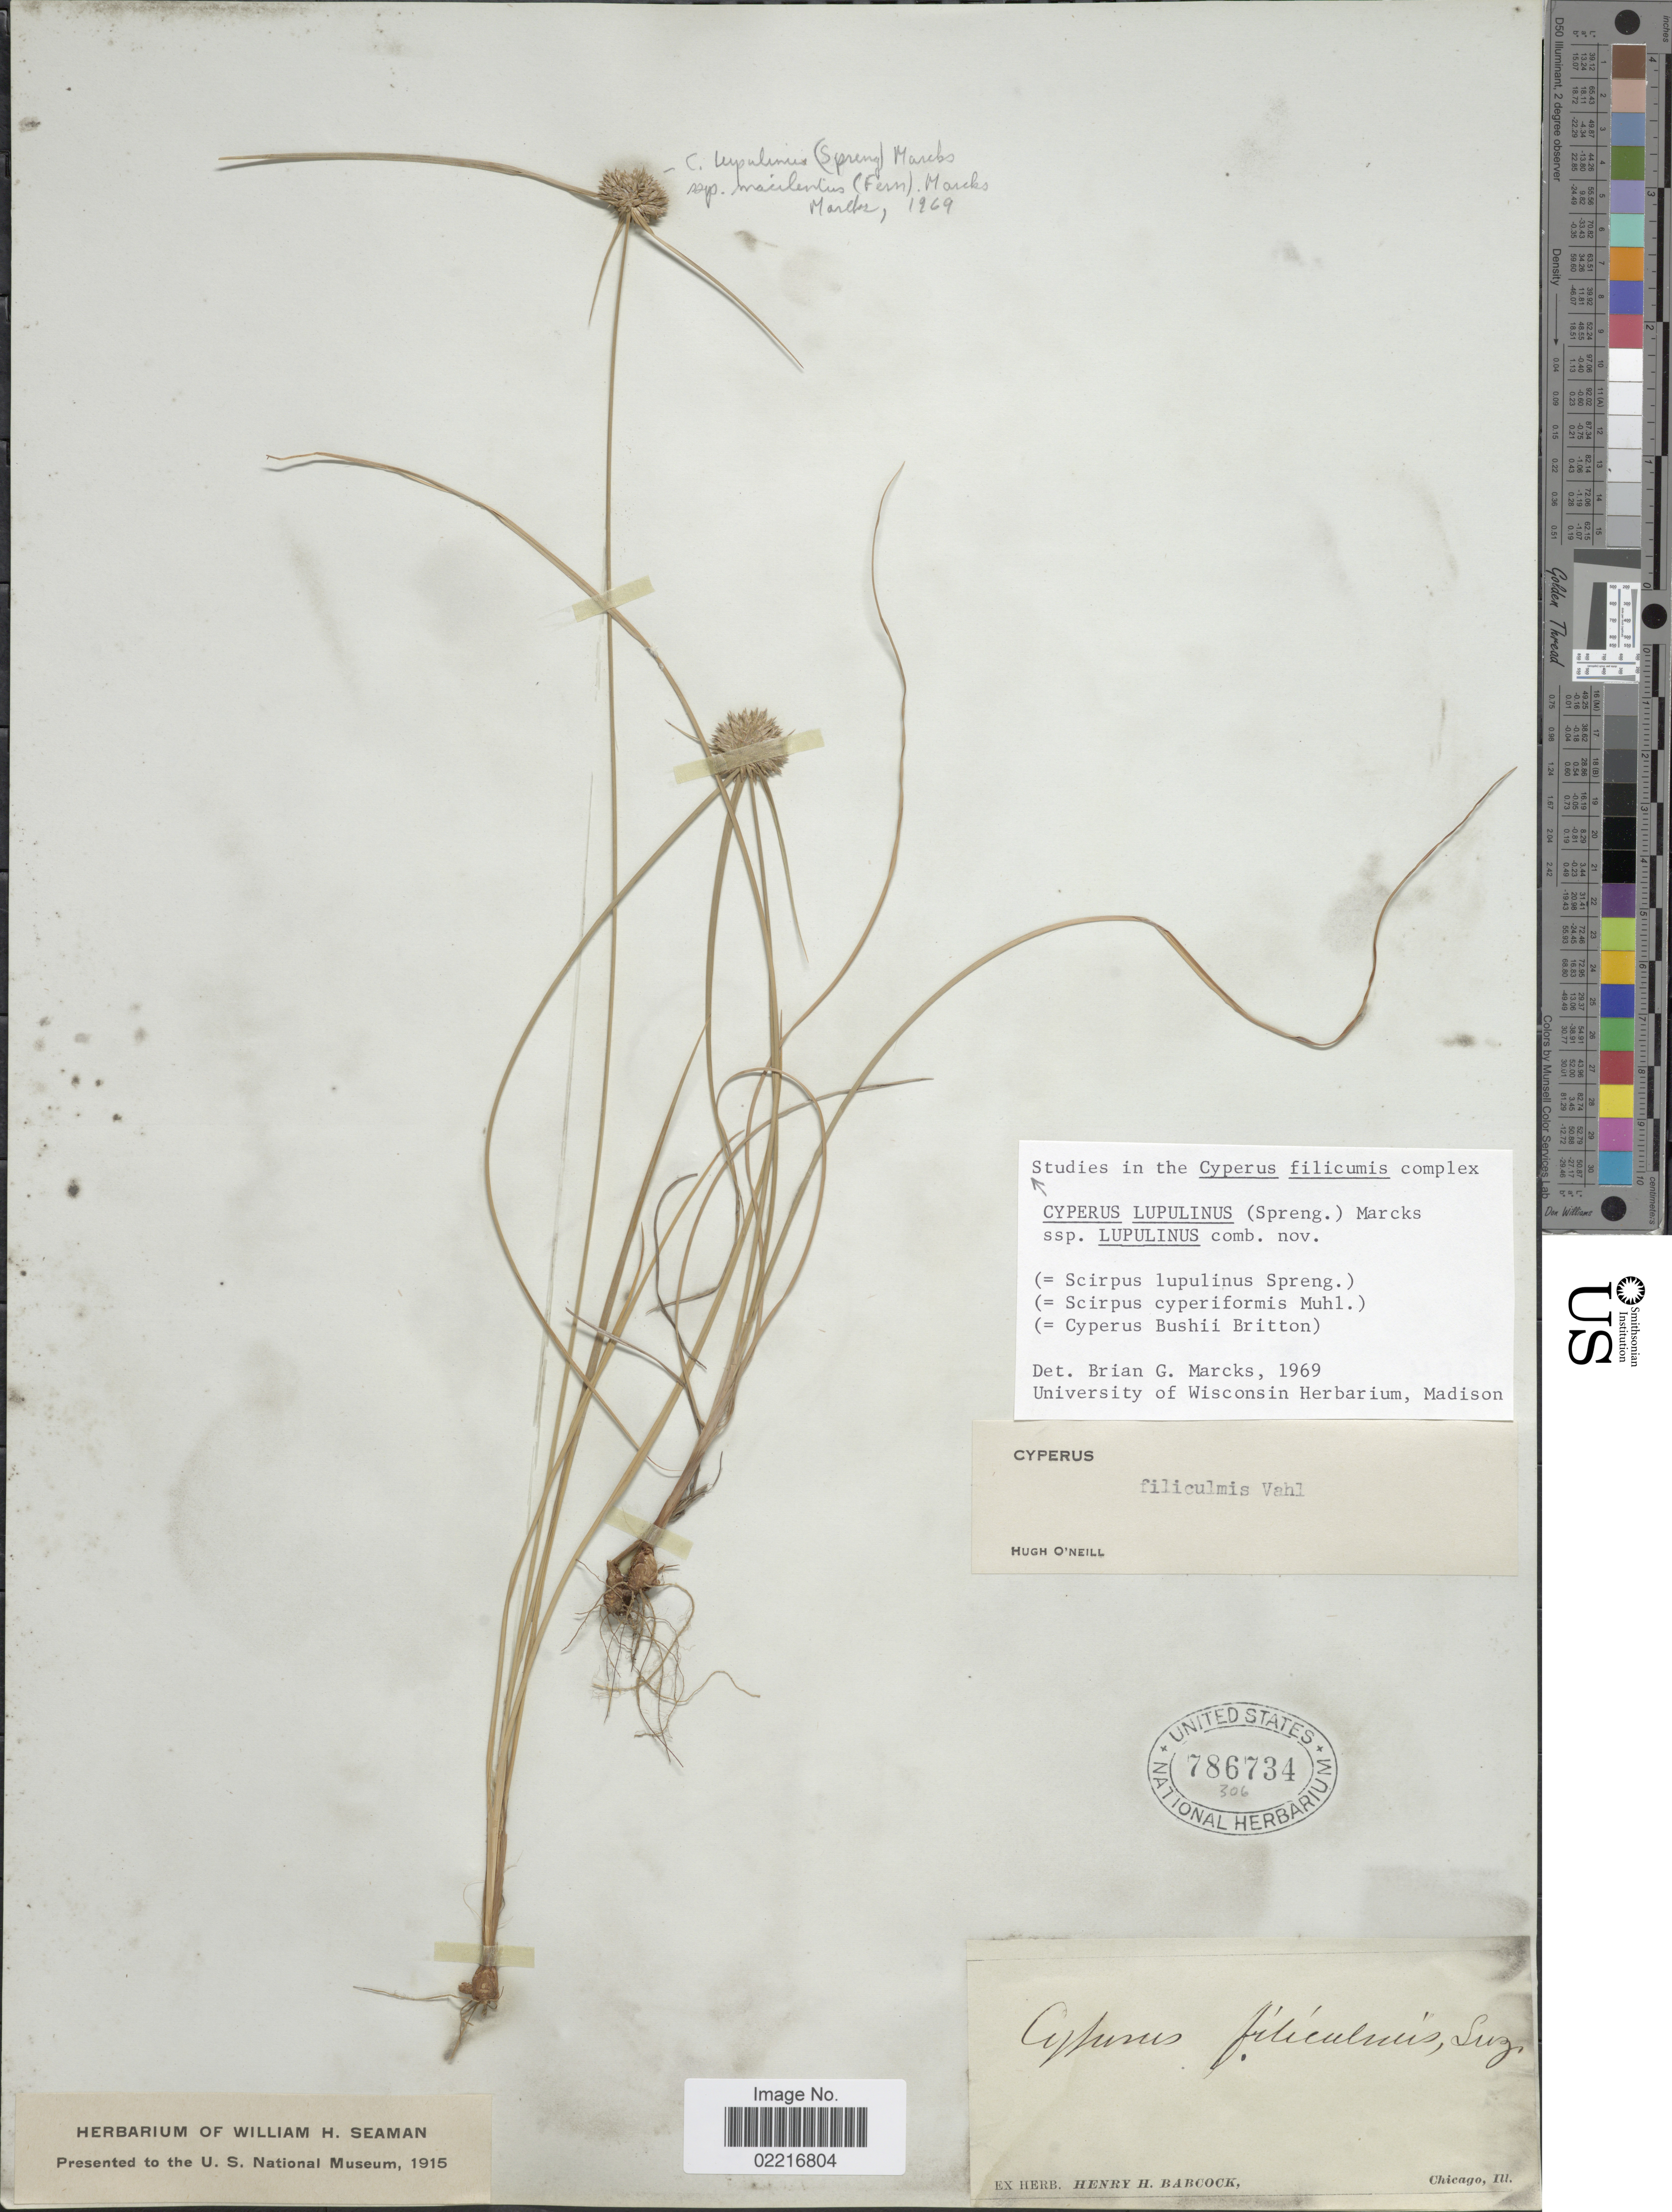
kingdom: Plantae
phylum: Tracheophyta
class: Liliopsida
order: Poales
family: Cyperaceae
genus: Cyperus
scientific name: Cyperus lupulinus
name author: (Spreng.) Marcks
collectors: ex herb. H. H. Babcock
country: United States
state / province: Illinois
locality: Chicago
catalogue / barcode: US 786734